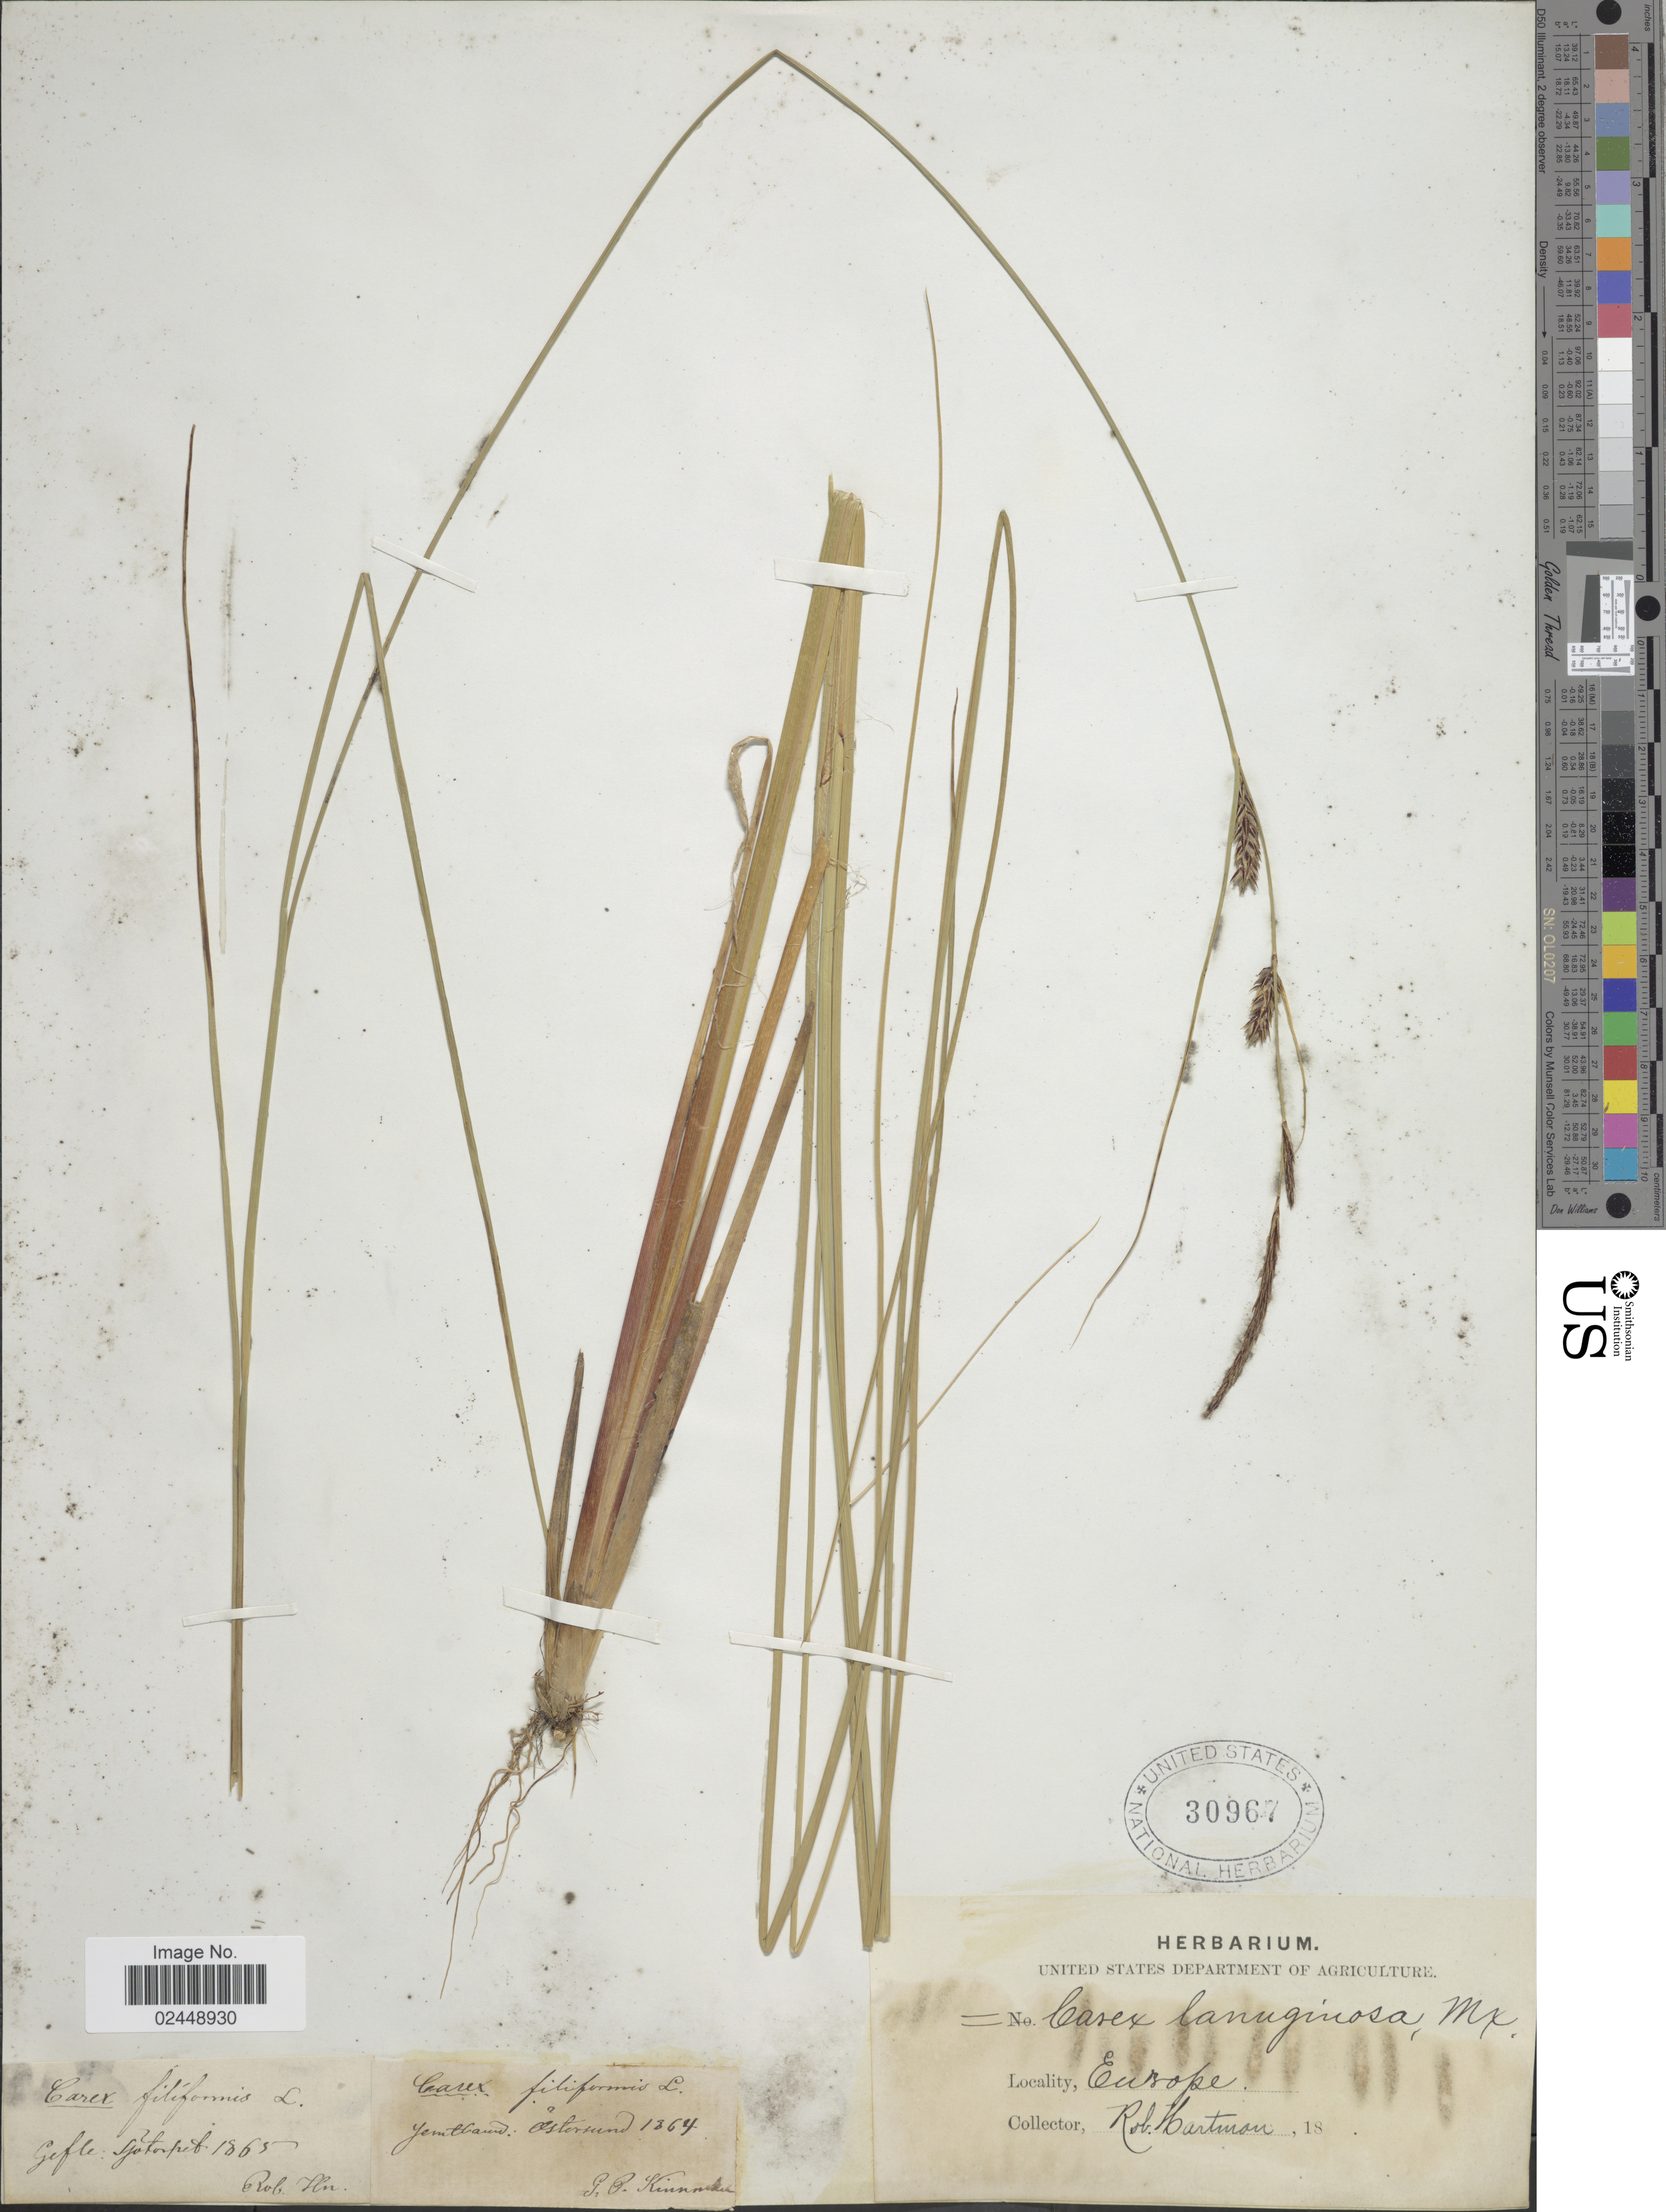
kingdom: Plantae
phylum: Tracheophyta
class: Liliopsida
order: Poales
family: Cyperaceae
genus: Carex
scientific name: Carex lasiocarpa var. lasiocarpa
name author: Ehrh.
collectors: R. W. Hartman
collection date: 1865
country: Sweden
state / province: Gävleborg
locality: Gefle: Sjotrope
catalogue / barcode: US 30967